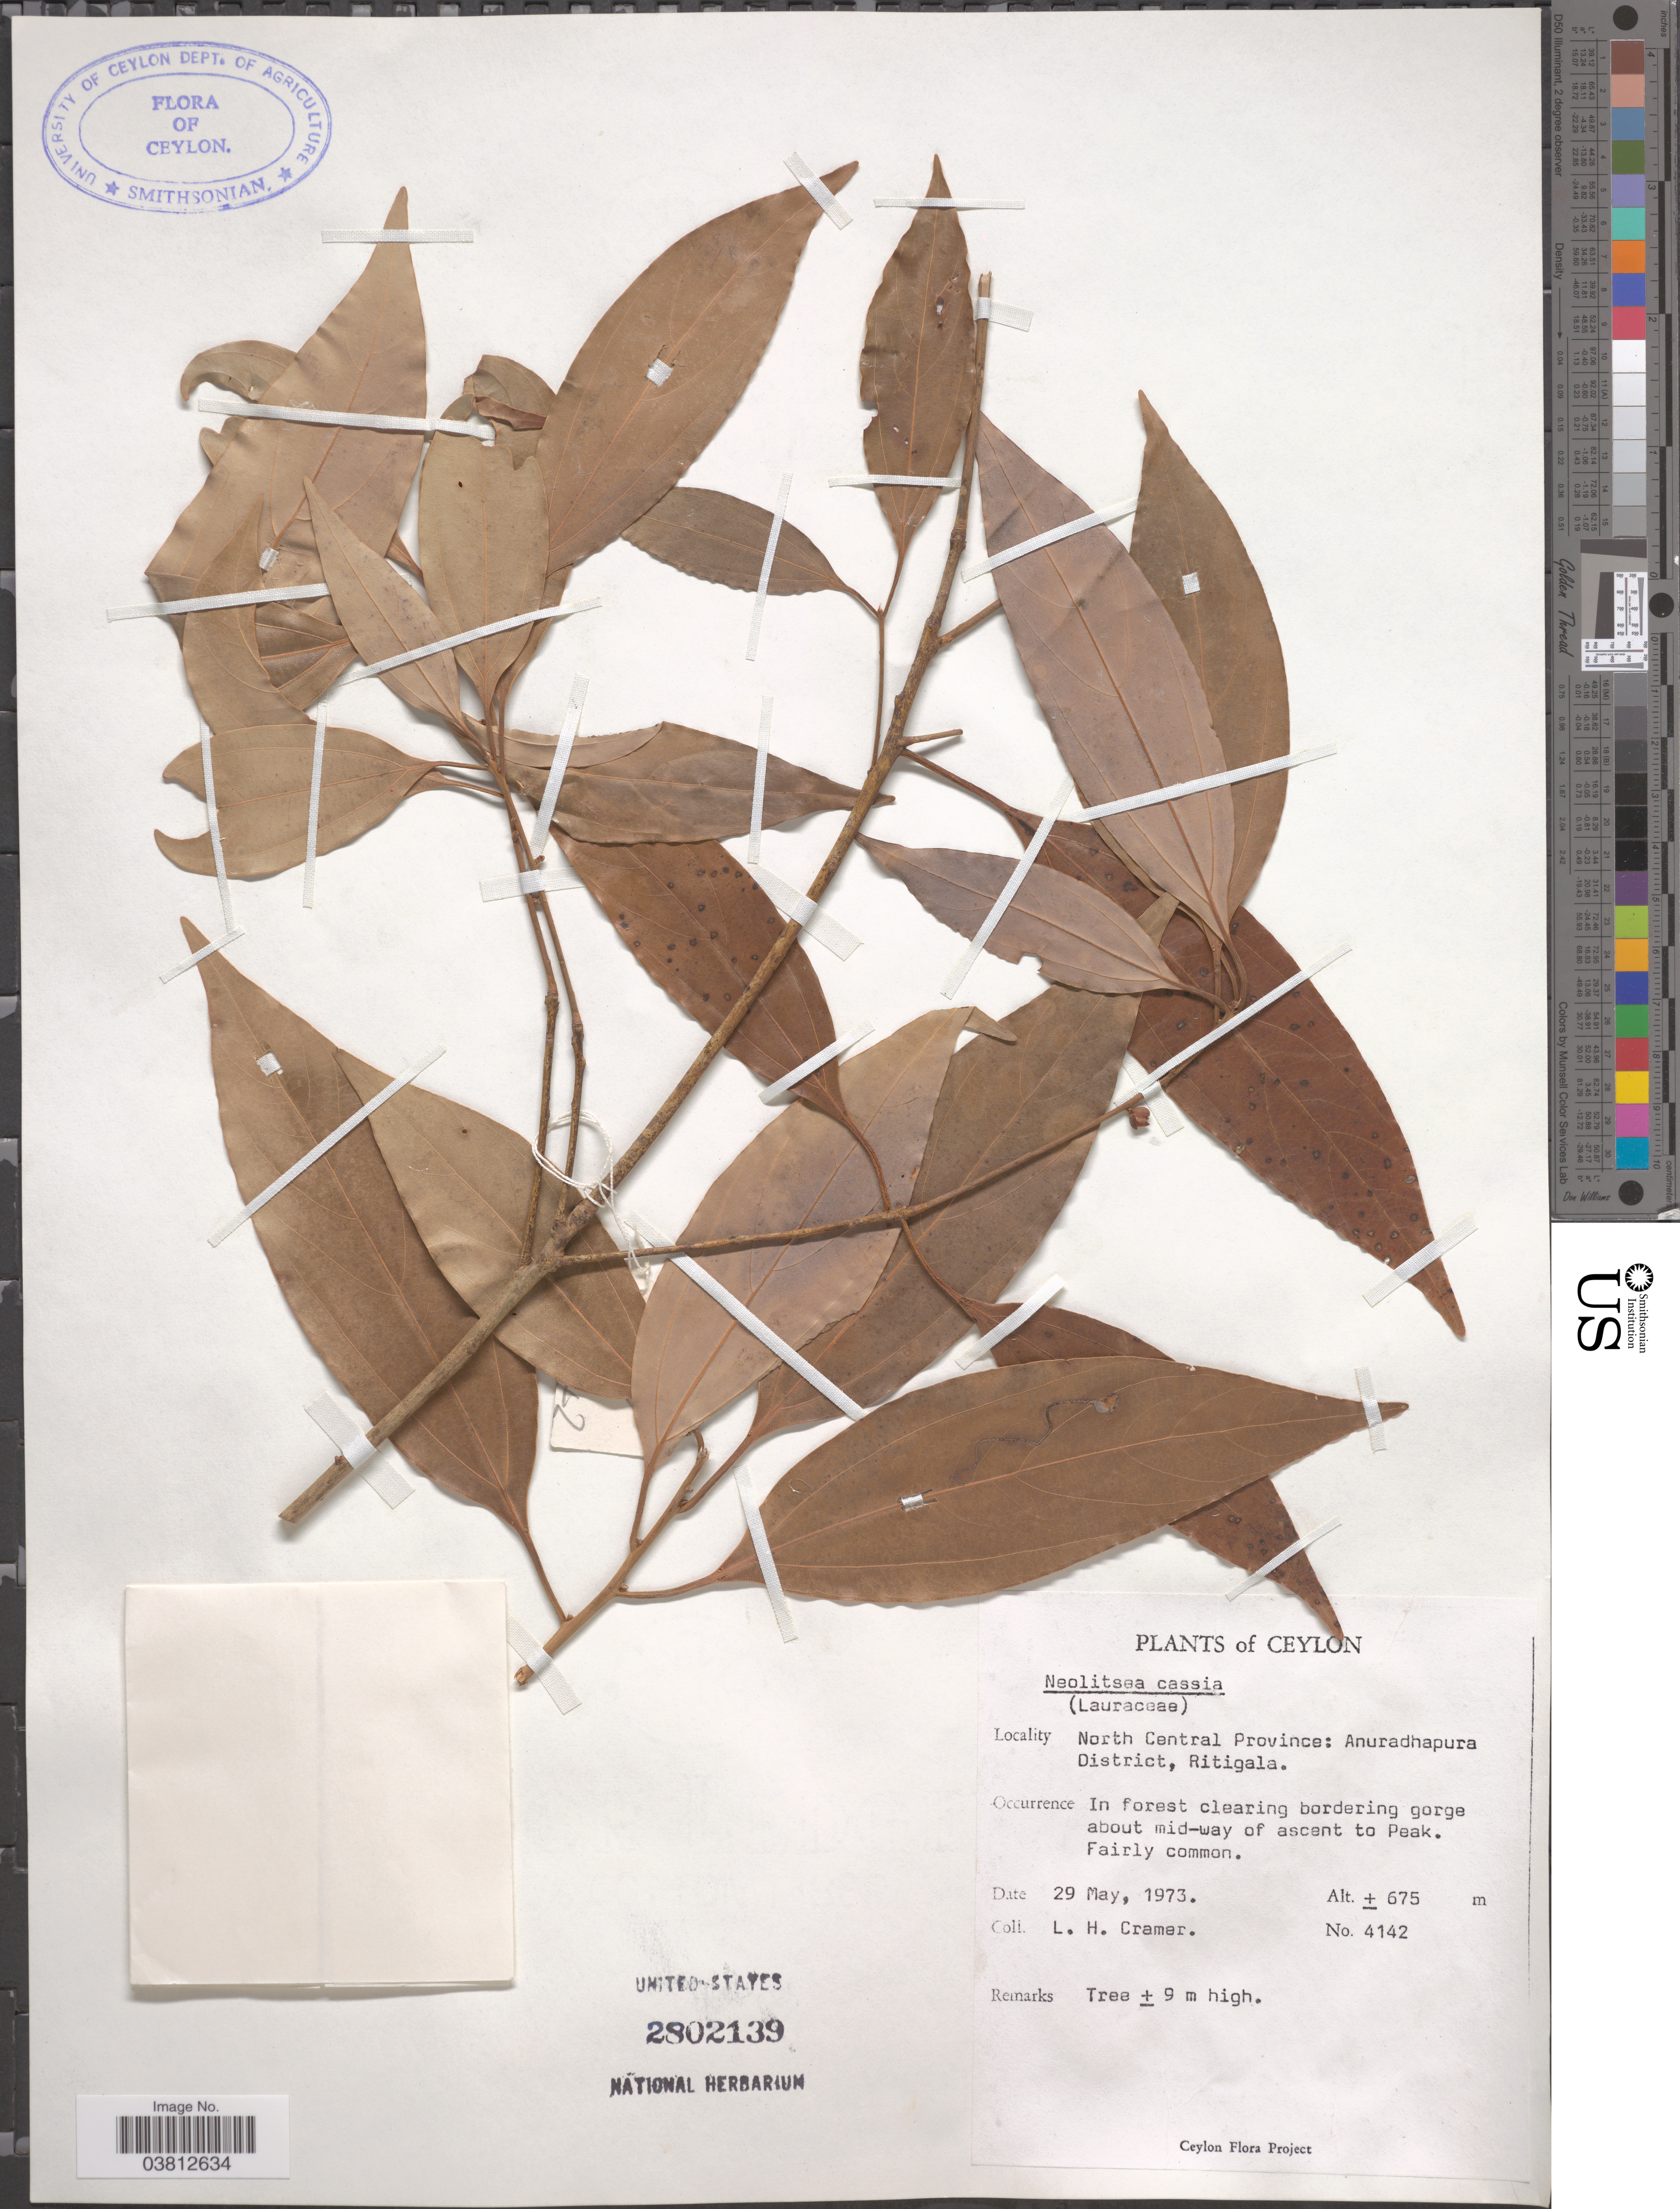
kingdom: Plantae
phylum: Tracheophyta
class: Magnoliopsida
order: Laurales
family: Lauraceae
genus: Neolitsea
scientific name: Neolitsea cassia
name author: (L.) Kosterm.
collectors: L. H. Cramer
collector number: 4142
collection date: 1973-05-29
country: Sri Lanka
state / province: North Central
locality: Ceylon. North Central Province: Anuradhapura District, Ritigala. In forest clearing bordering gorge about mid-way of ascent to Peak.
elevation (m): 675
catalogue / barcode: US 2802139